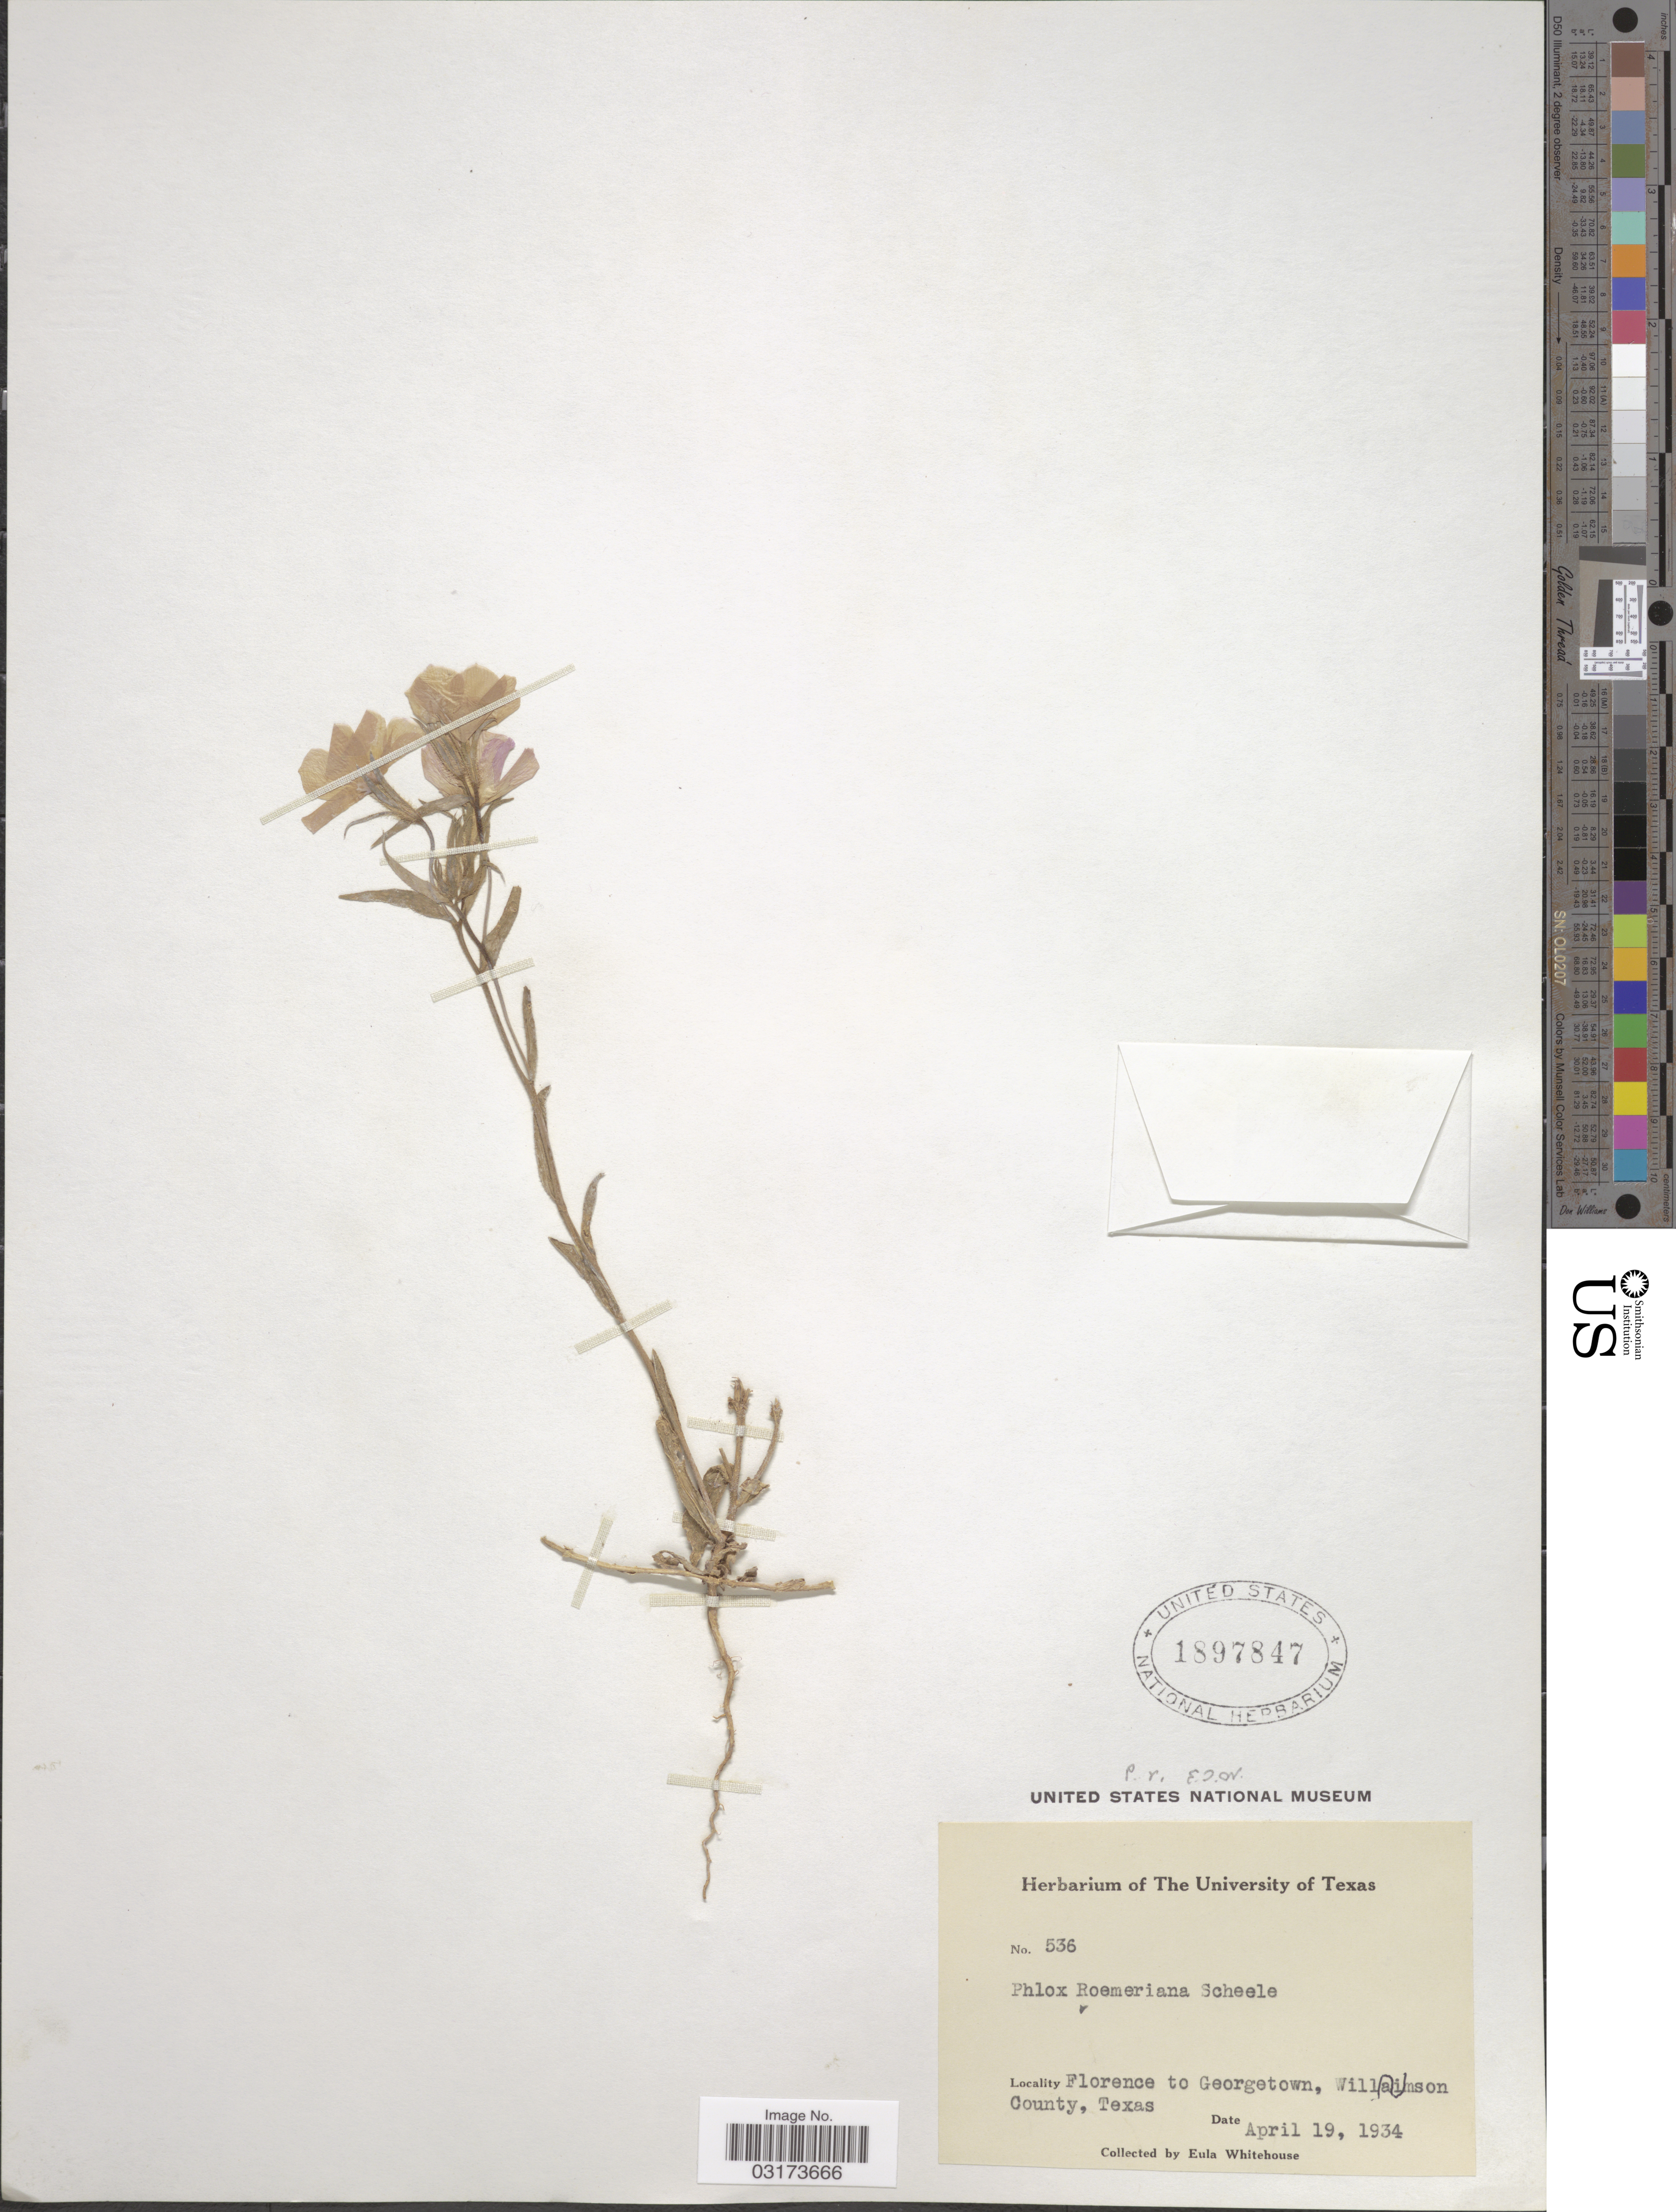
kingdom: Plantae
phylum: Tracheophyta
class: Magnoliopsida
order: Ericales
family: Polemoniaceae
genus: Phlox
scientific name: Phlox roemeriana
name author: Scheele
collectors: E. Whitehouse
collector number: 536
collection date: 1934-04-19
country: United States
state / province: Texas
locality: Florence to Georgetown, Williamson County.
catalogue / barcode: US 1897847